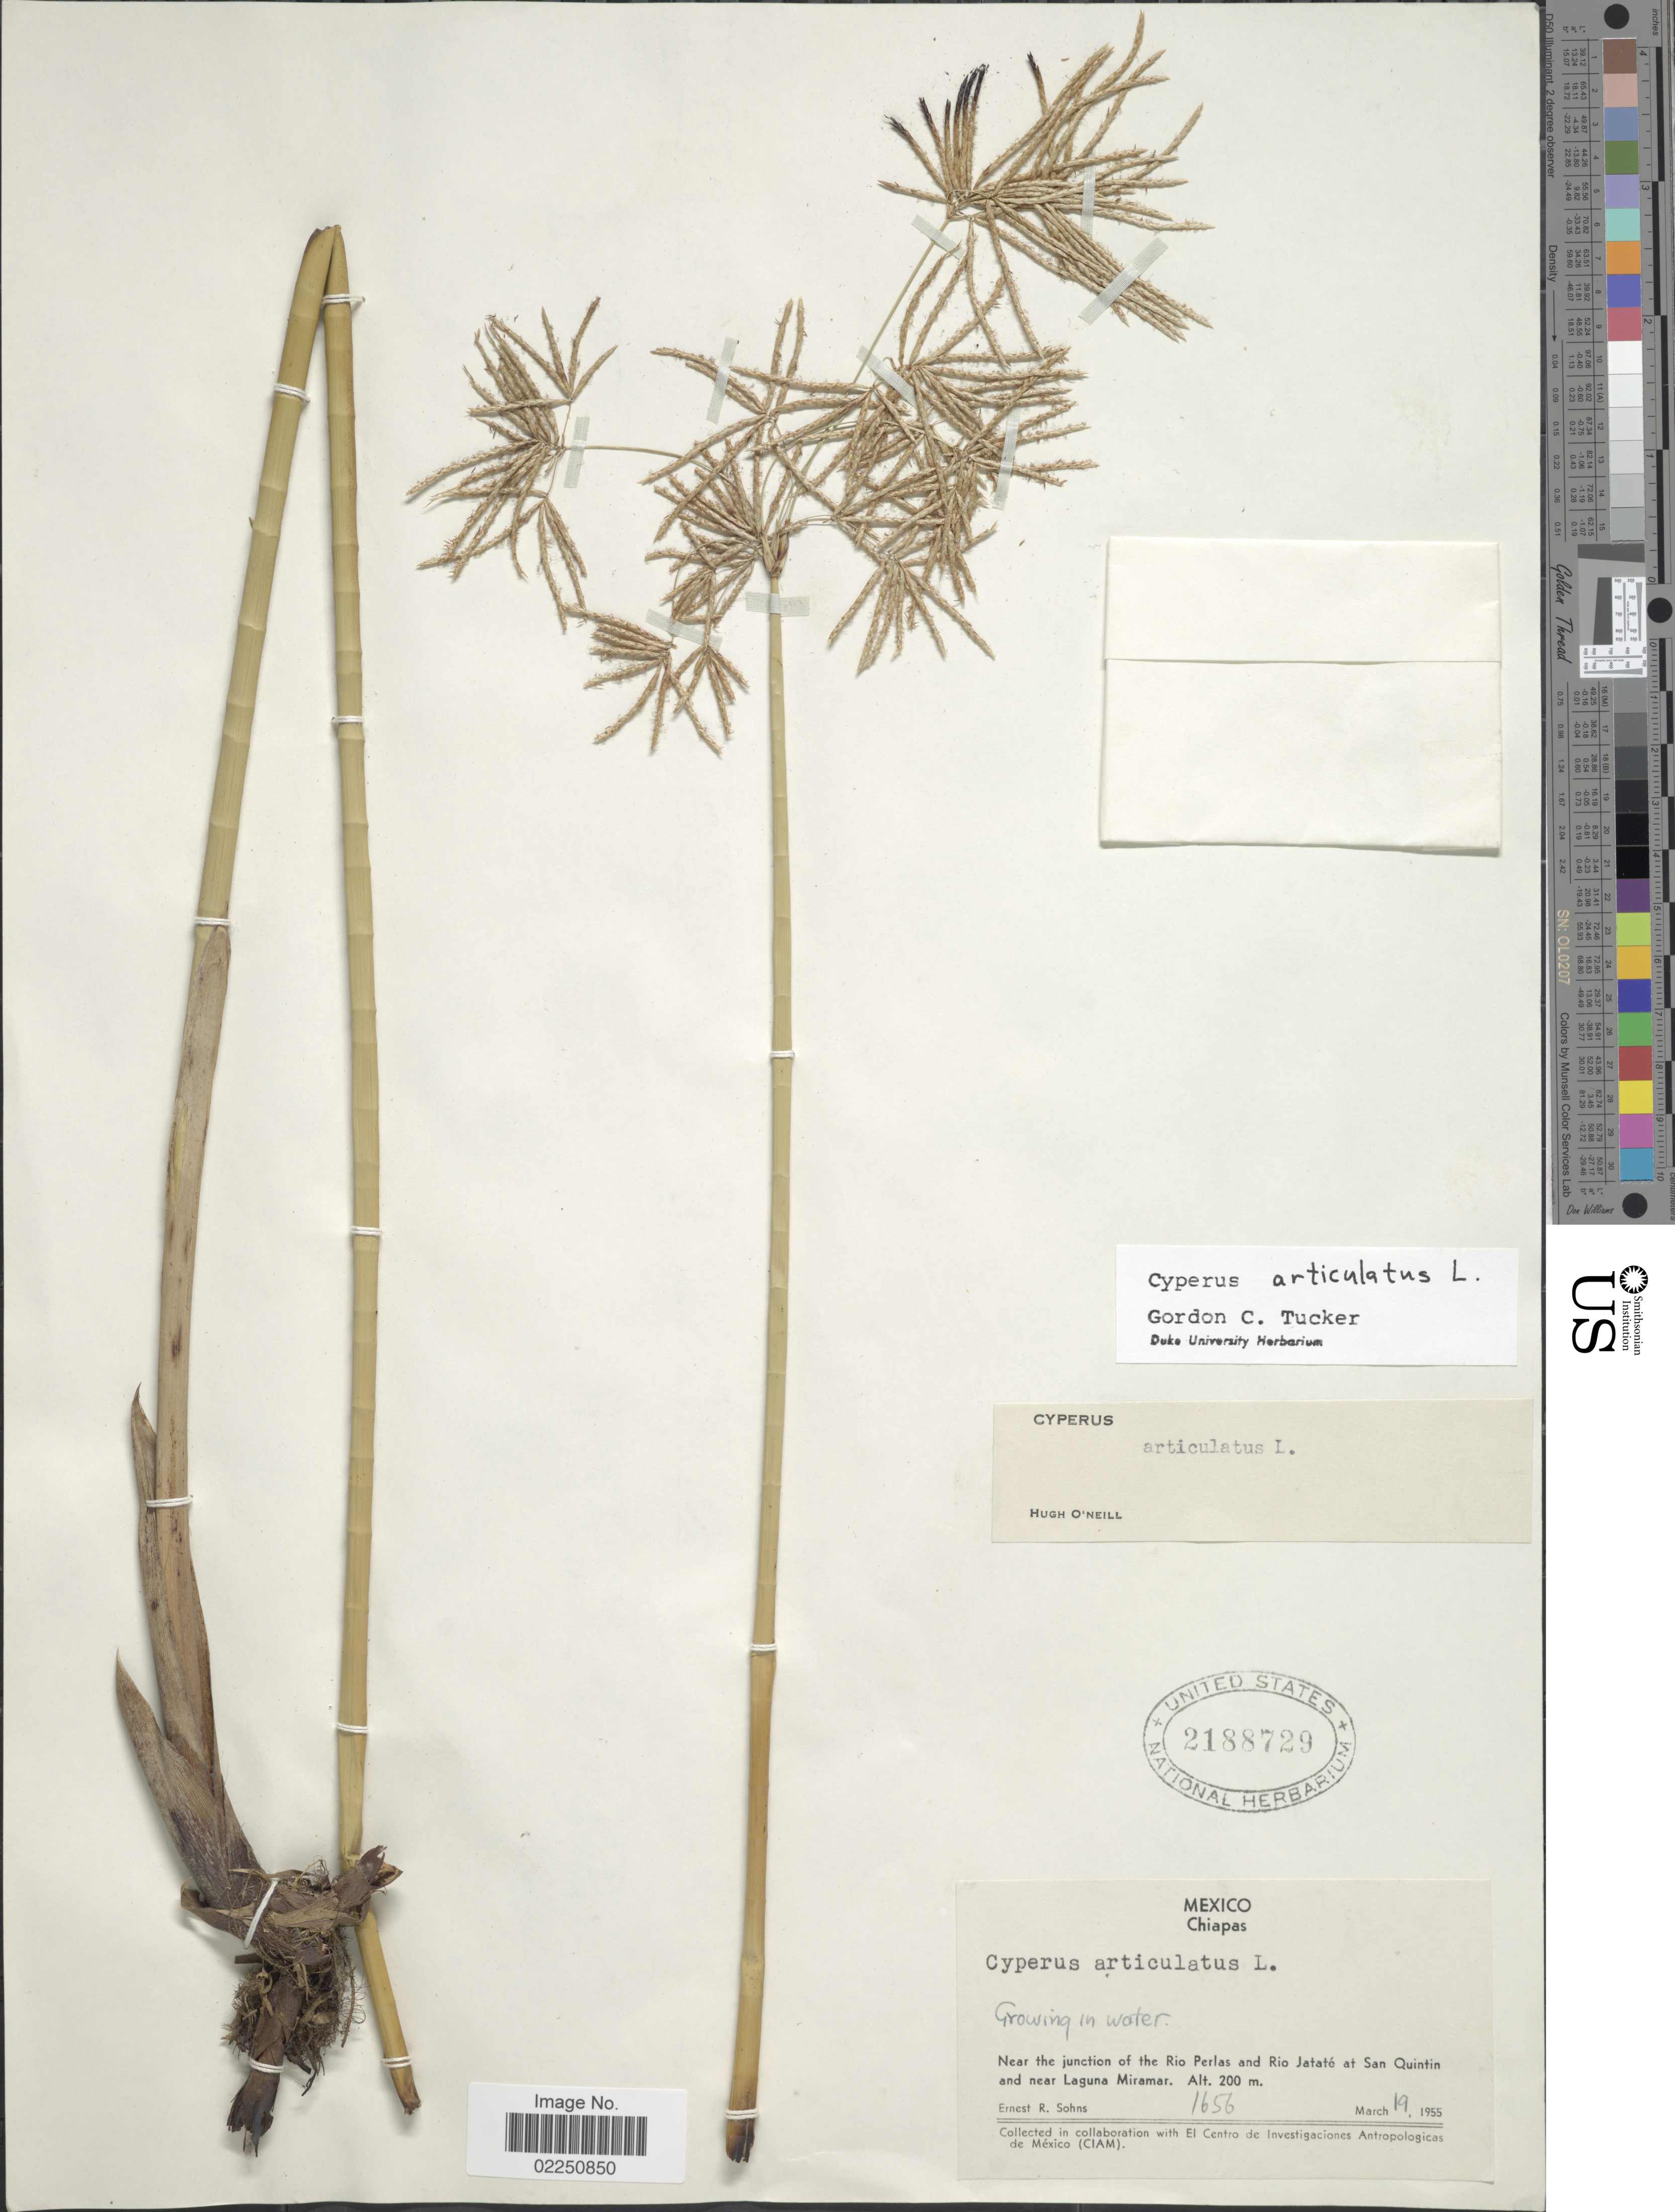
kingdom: Plantae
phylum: Tracheophyta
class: Liliopsida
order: Poales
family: Cyperaceae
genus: Cyperus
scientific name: Cyperus articulatus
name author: L.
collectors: E. R. Sohns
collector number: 1656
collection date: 1955-03-19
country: Mexico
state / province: Chiapas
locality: Near the junction of the Rio Perlas and Rio Jatate at San Quintin and near Laguna Miramar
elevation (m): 200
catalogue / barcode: US 2188729